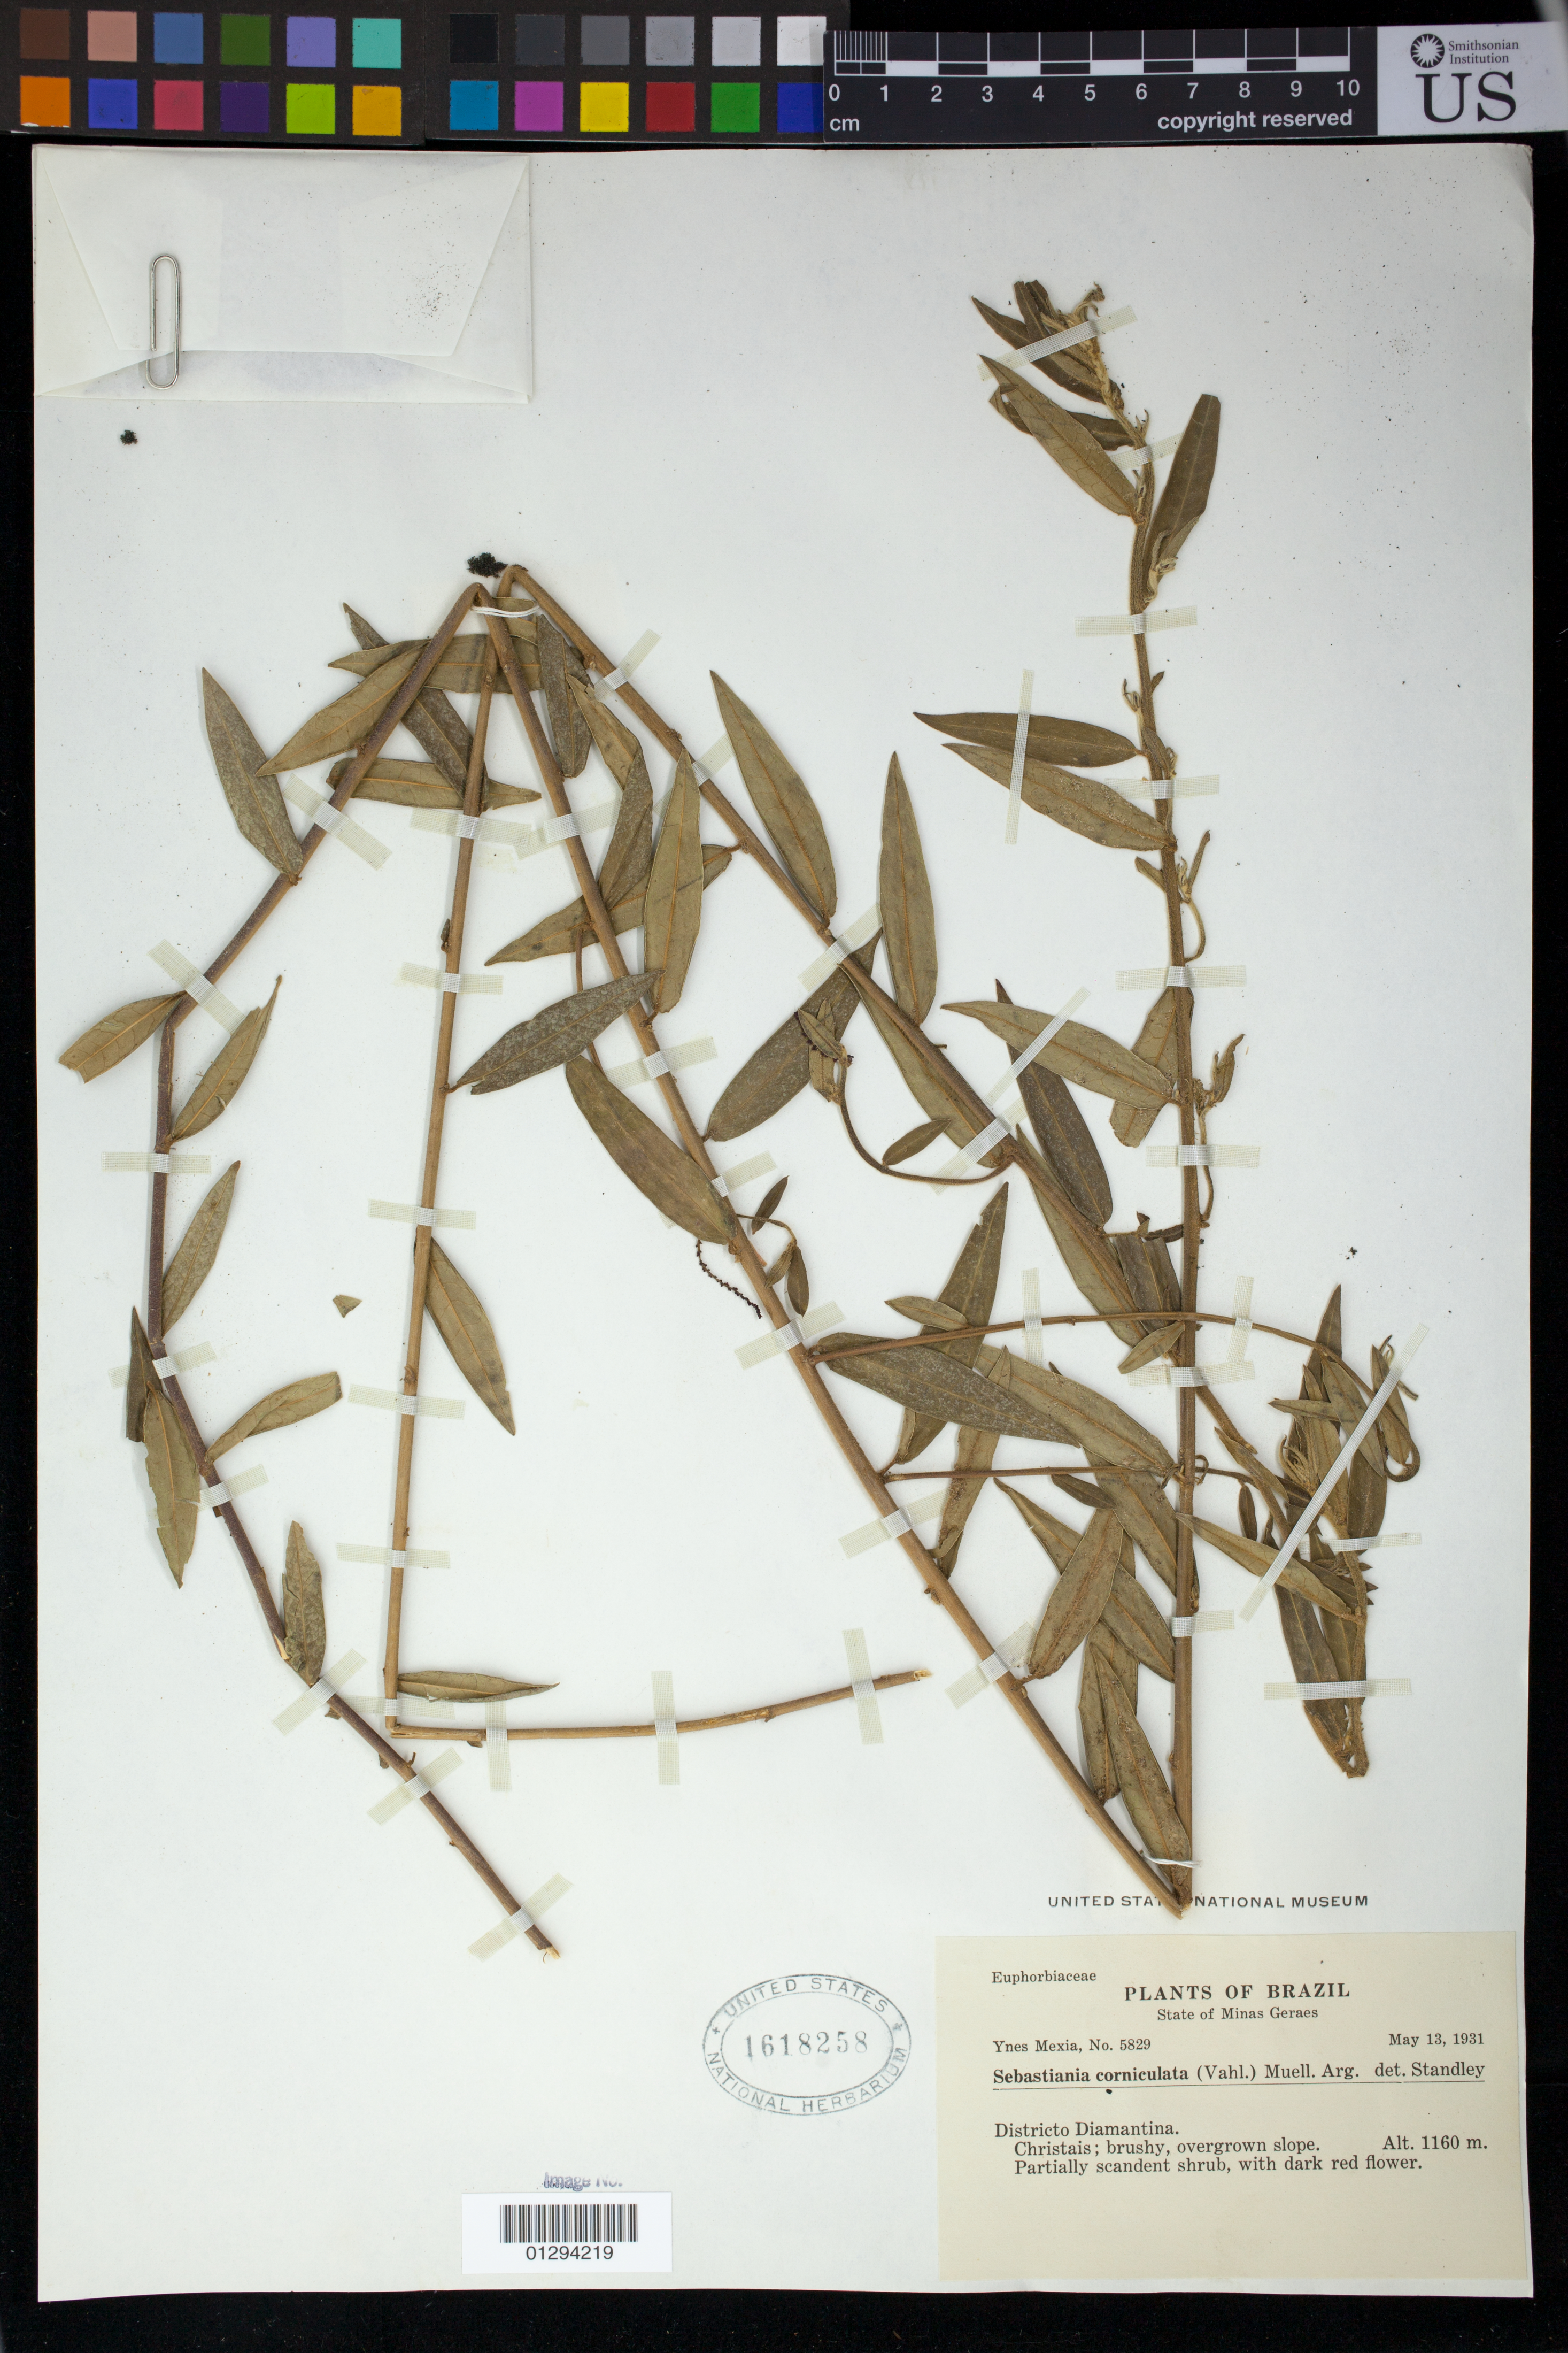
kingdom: Plantae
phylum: Tracheophyta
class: Magnoliopsida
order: Malpighiales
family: Euphorbiaceae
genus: Sebastiania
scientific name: Sebastiania hispida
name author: (Mart.) Pax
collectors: Y. Mexia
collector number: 5829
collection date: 1931-05-13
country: Brazil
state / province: Minas Gerais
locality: Districto Diamantina. Christais [Cristais]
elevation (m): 1160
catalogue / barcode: US 1618258